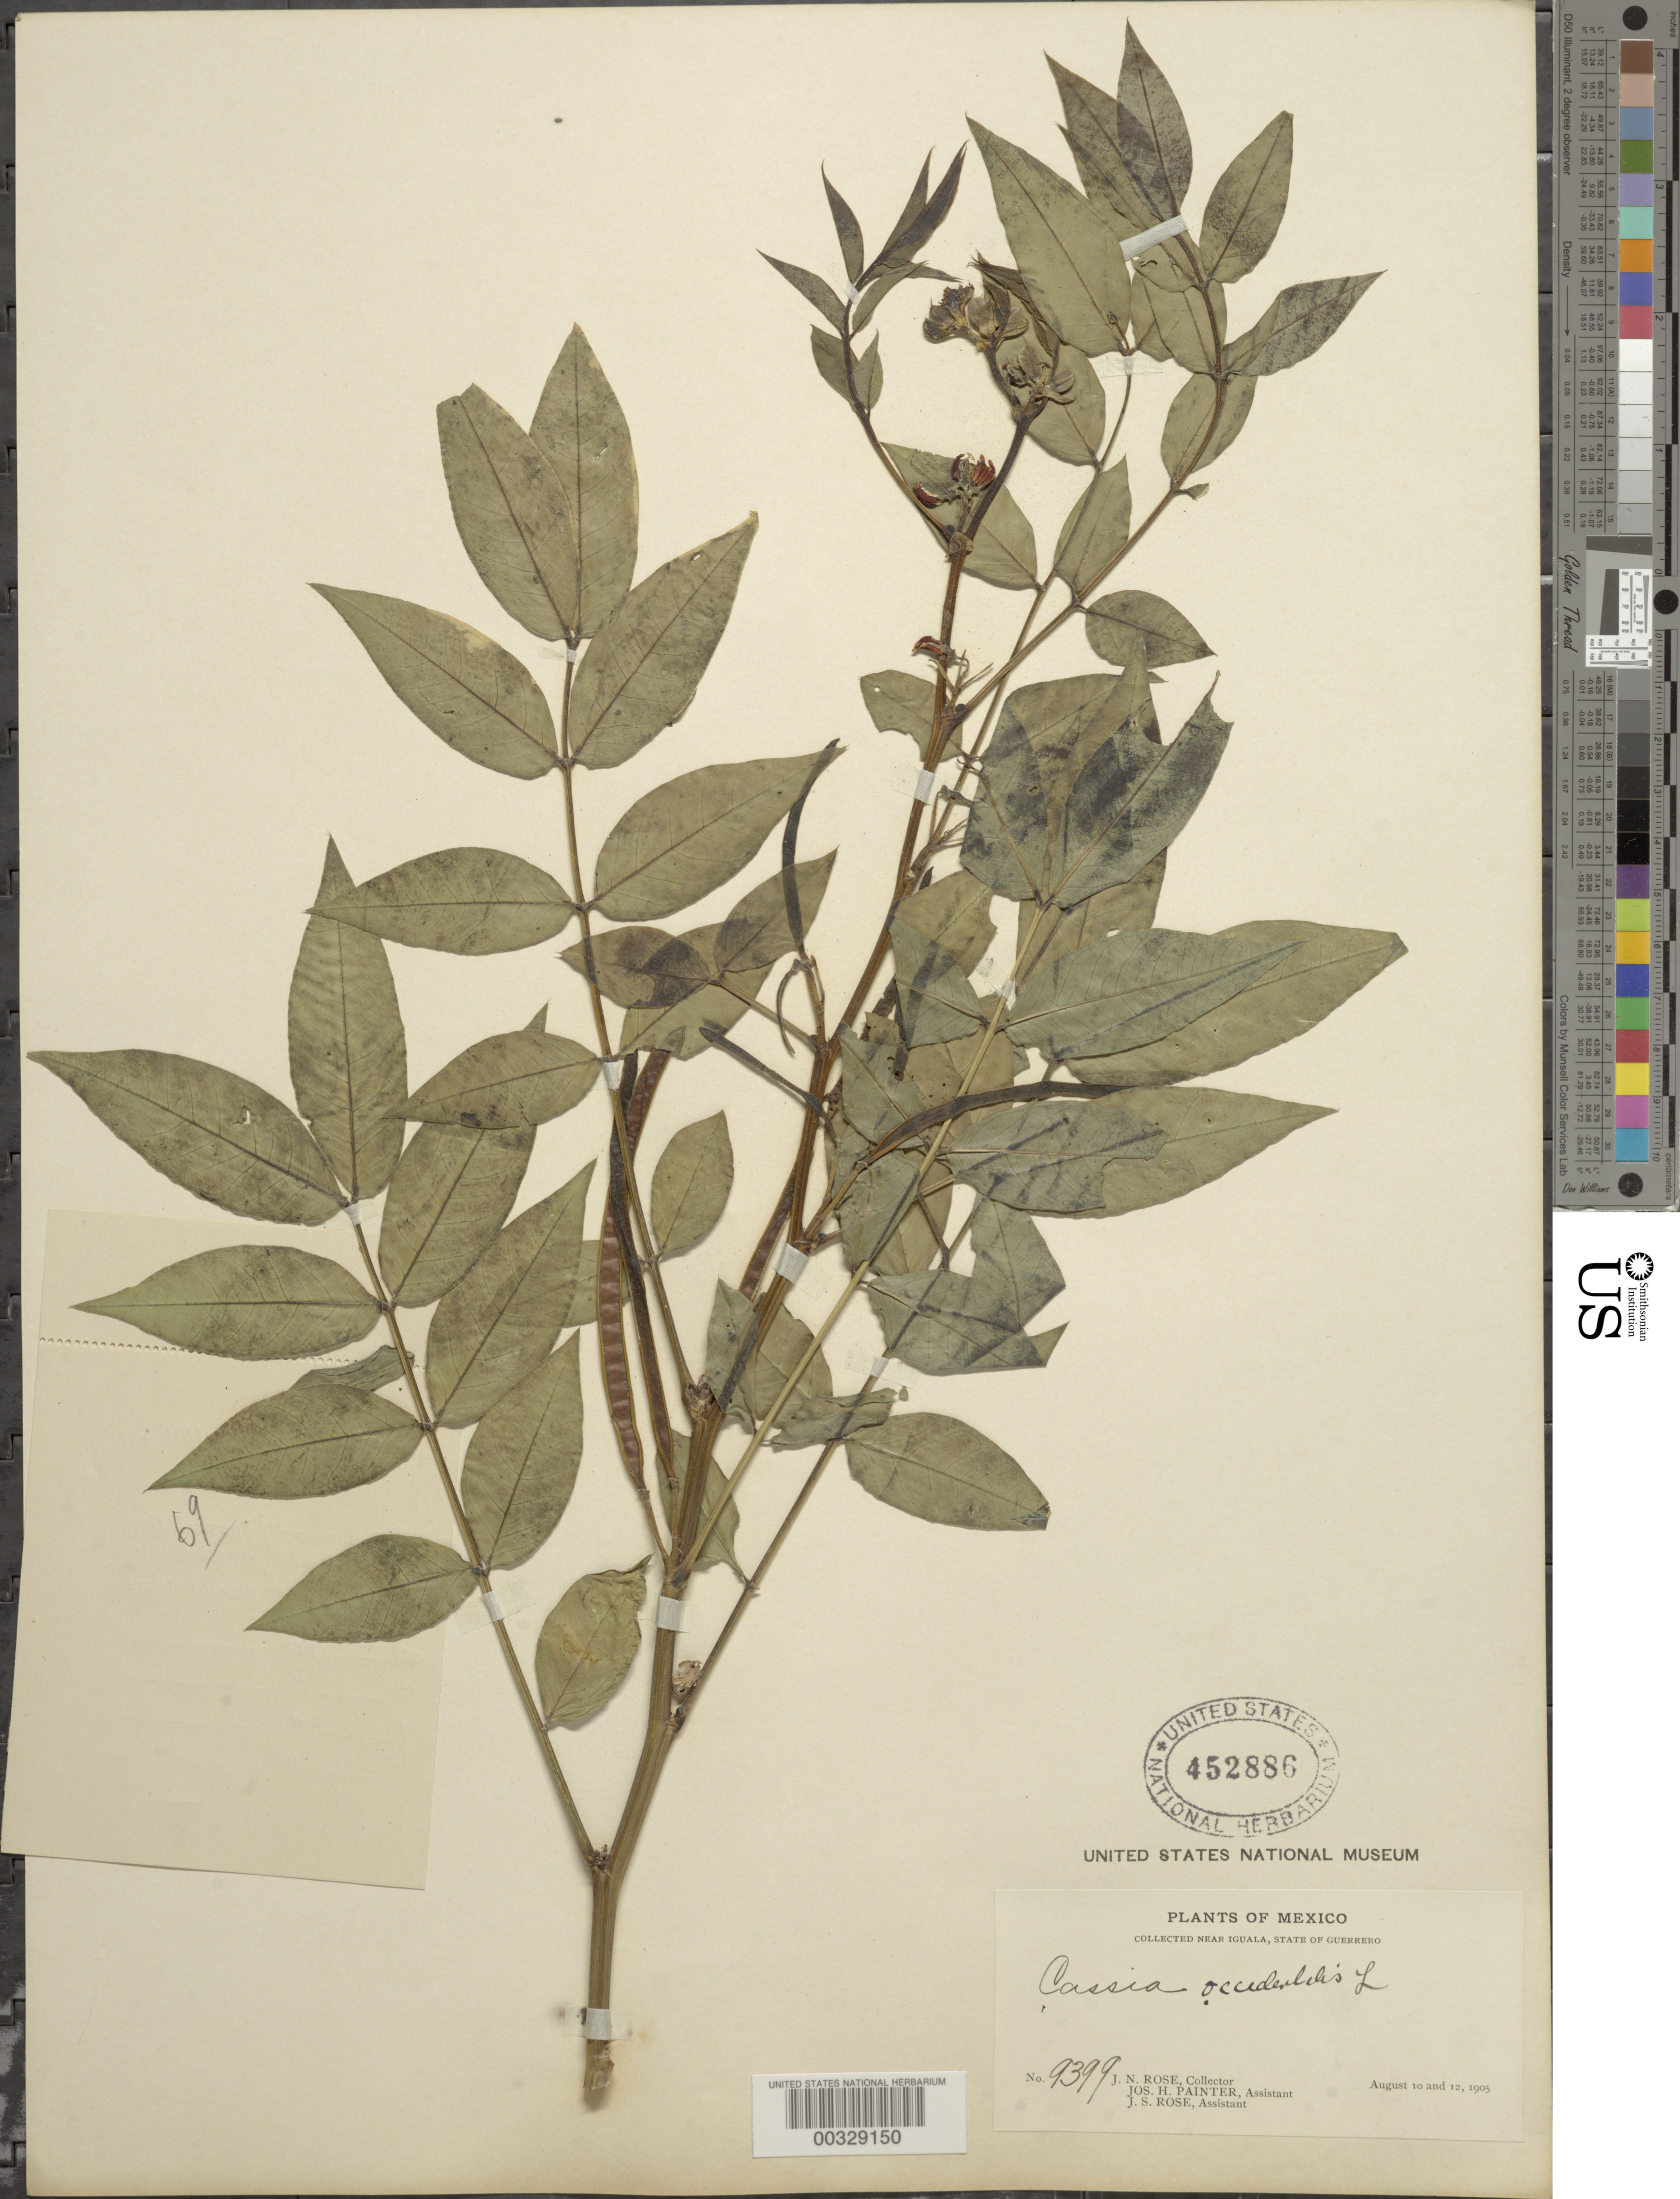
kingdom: Plantae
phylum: Tracheophyta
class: Magnoliopsida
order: Fabales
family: Fabaceae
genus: Senna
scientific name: Senna occidentalis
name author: (L.) Link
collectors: J. N. Rose, J. H. Painter & J. S. Rose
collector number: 9399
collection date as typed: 10 Aug 1905 and 12 Aug 1905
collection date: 1905-08-10,1905-08-12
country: Mexico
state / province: Guerrero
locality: Near Iguala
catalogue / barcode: US 452886